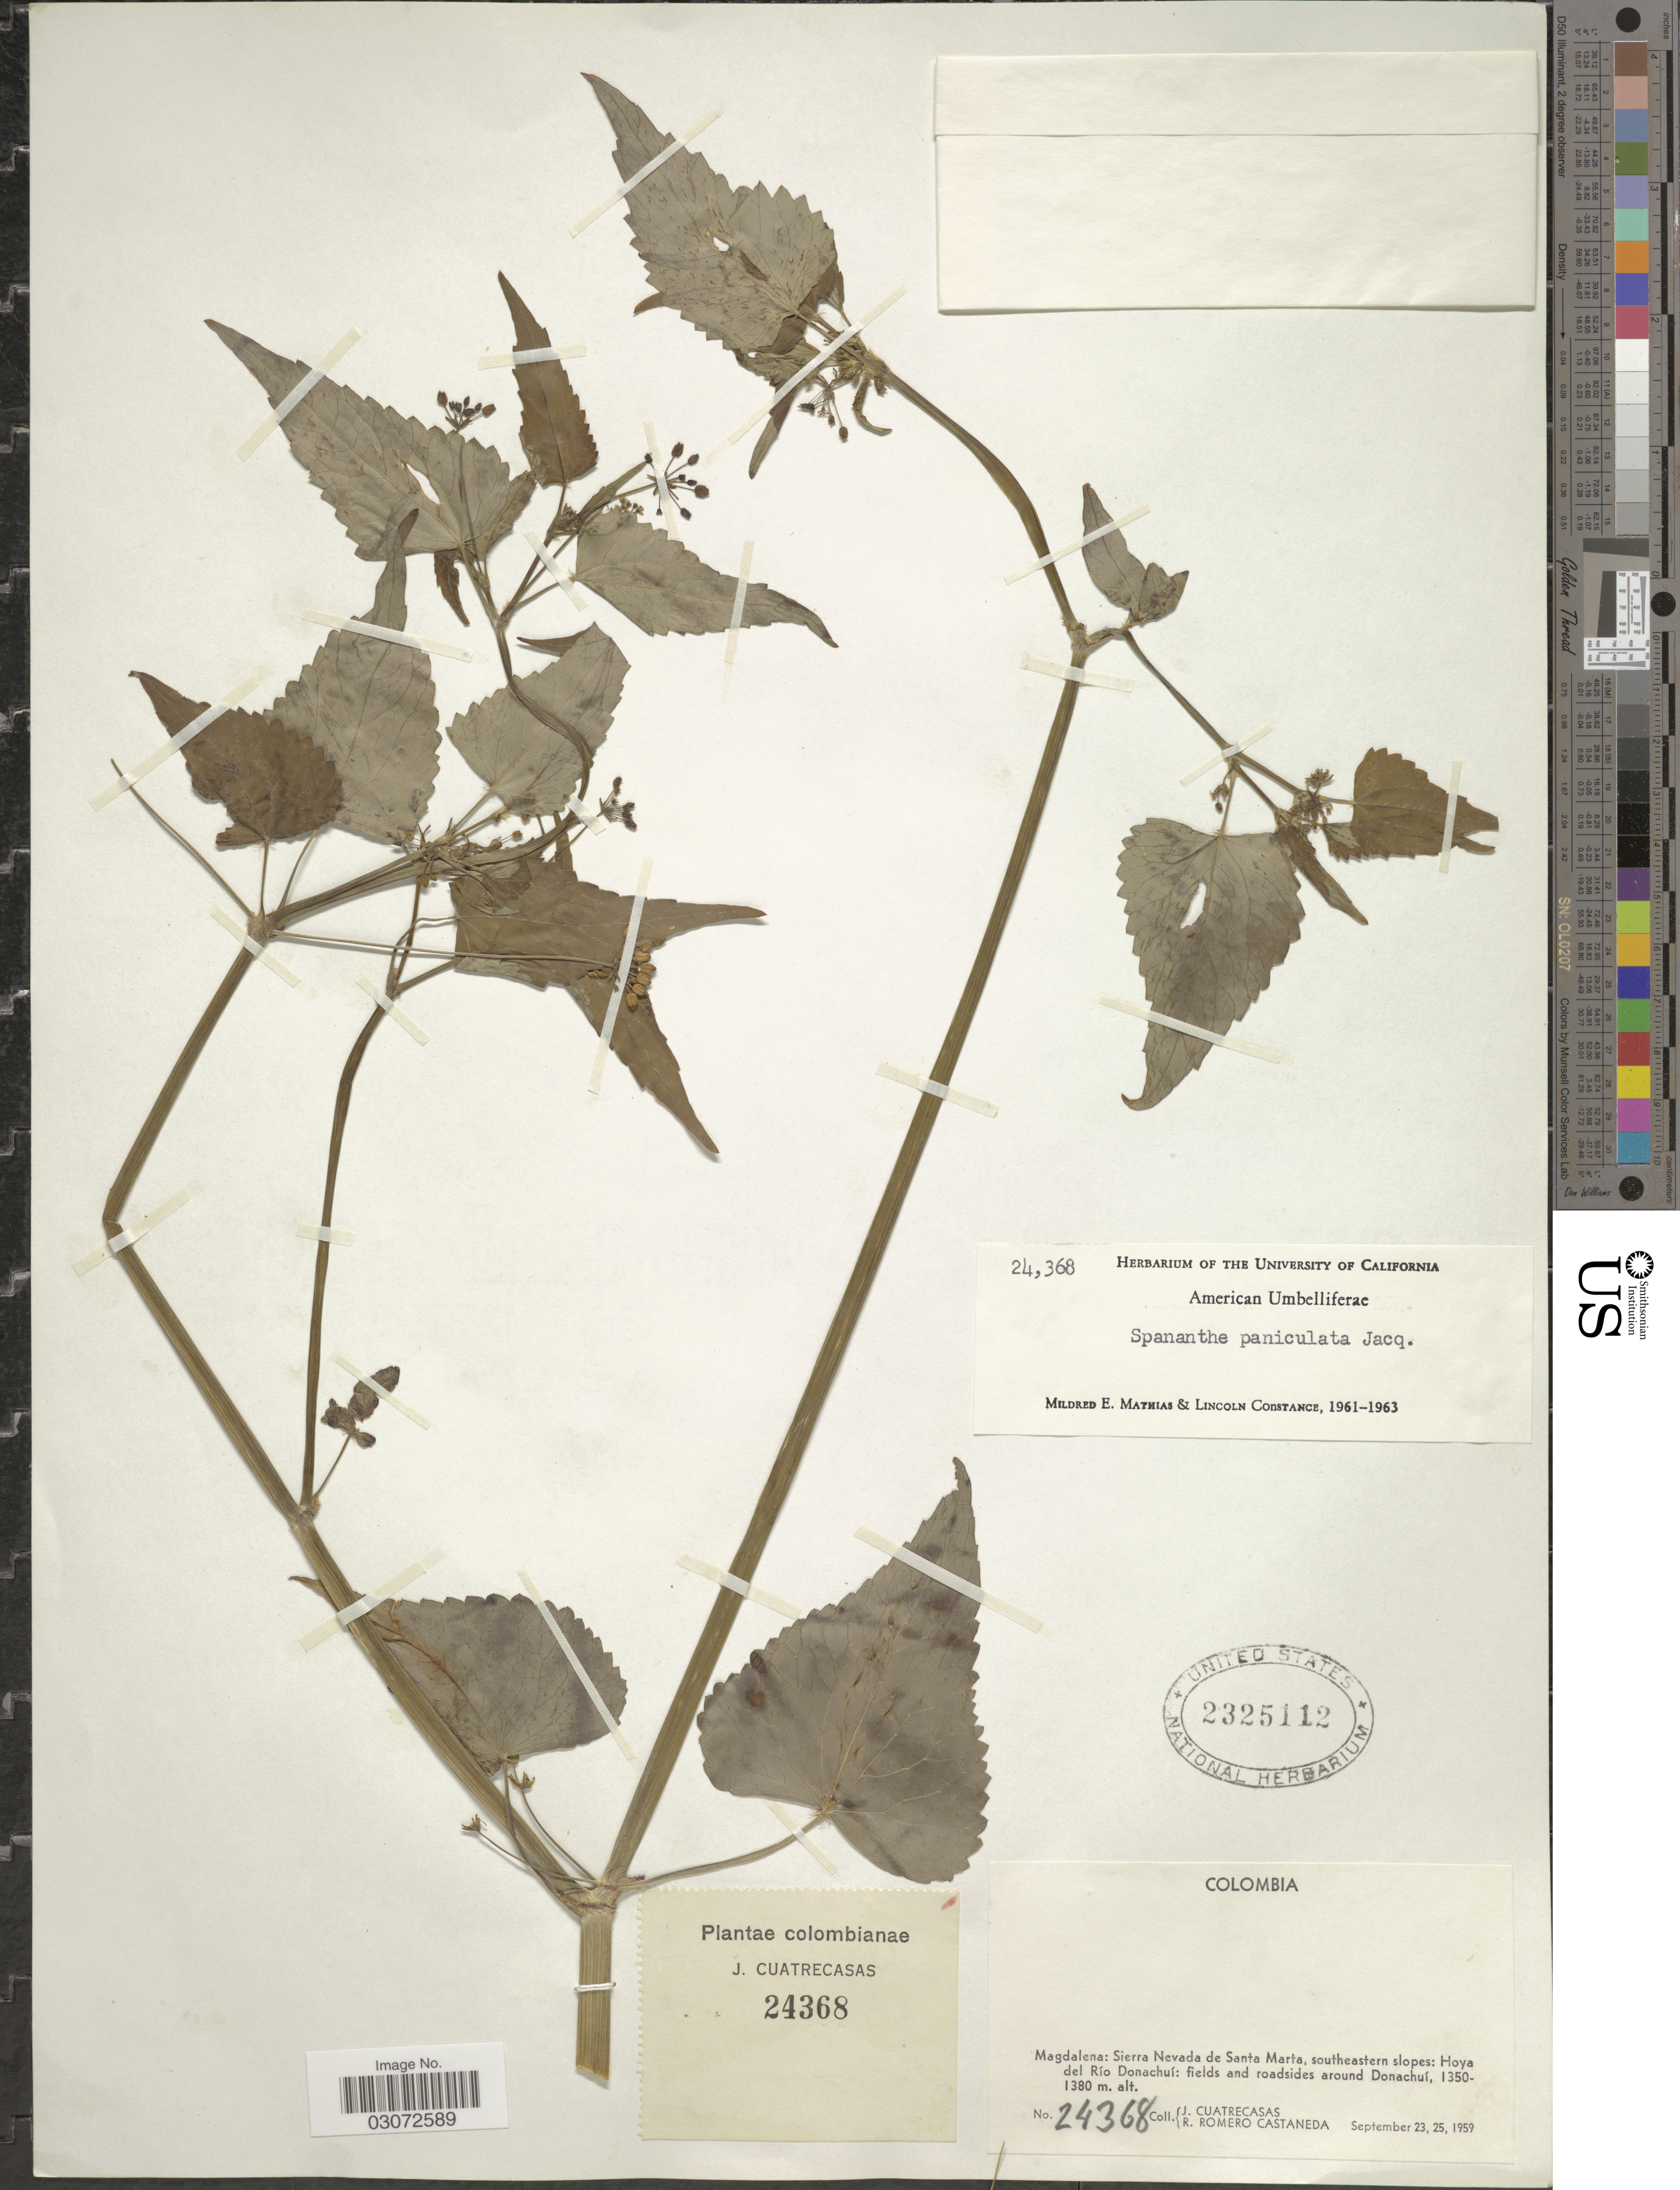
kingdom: Plantae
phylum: Tracheophyta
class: Magnoliopsida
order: Apiales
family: Apiaceae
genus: Spananthe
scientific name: Spananthe paniculata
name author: Jacq.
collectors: J. Cuatrecasas & R. Romero Castañeda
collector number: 24368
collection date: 1959-09-23/1959-09-25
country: Colombia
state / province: Magdalena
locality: Sierra Nevada de Santa Marta, southeastern slopes: Hoya del Río Donachuí: fields and roadsides around Donachuí.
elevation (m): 1350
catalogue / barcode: US 2325112